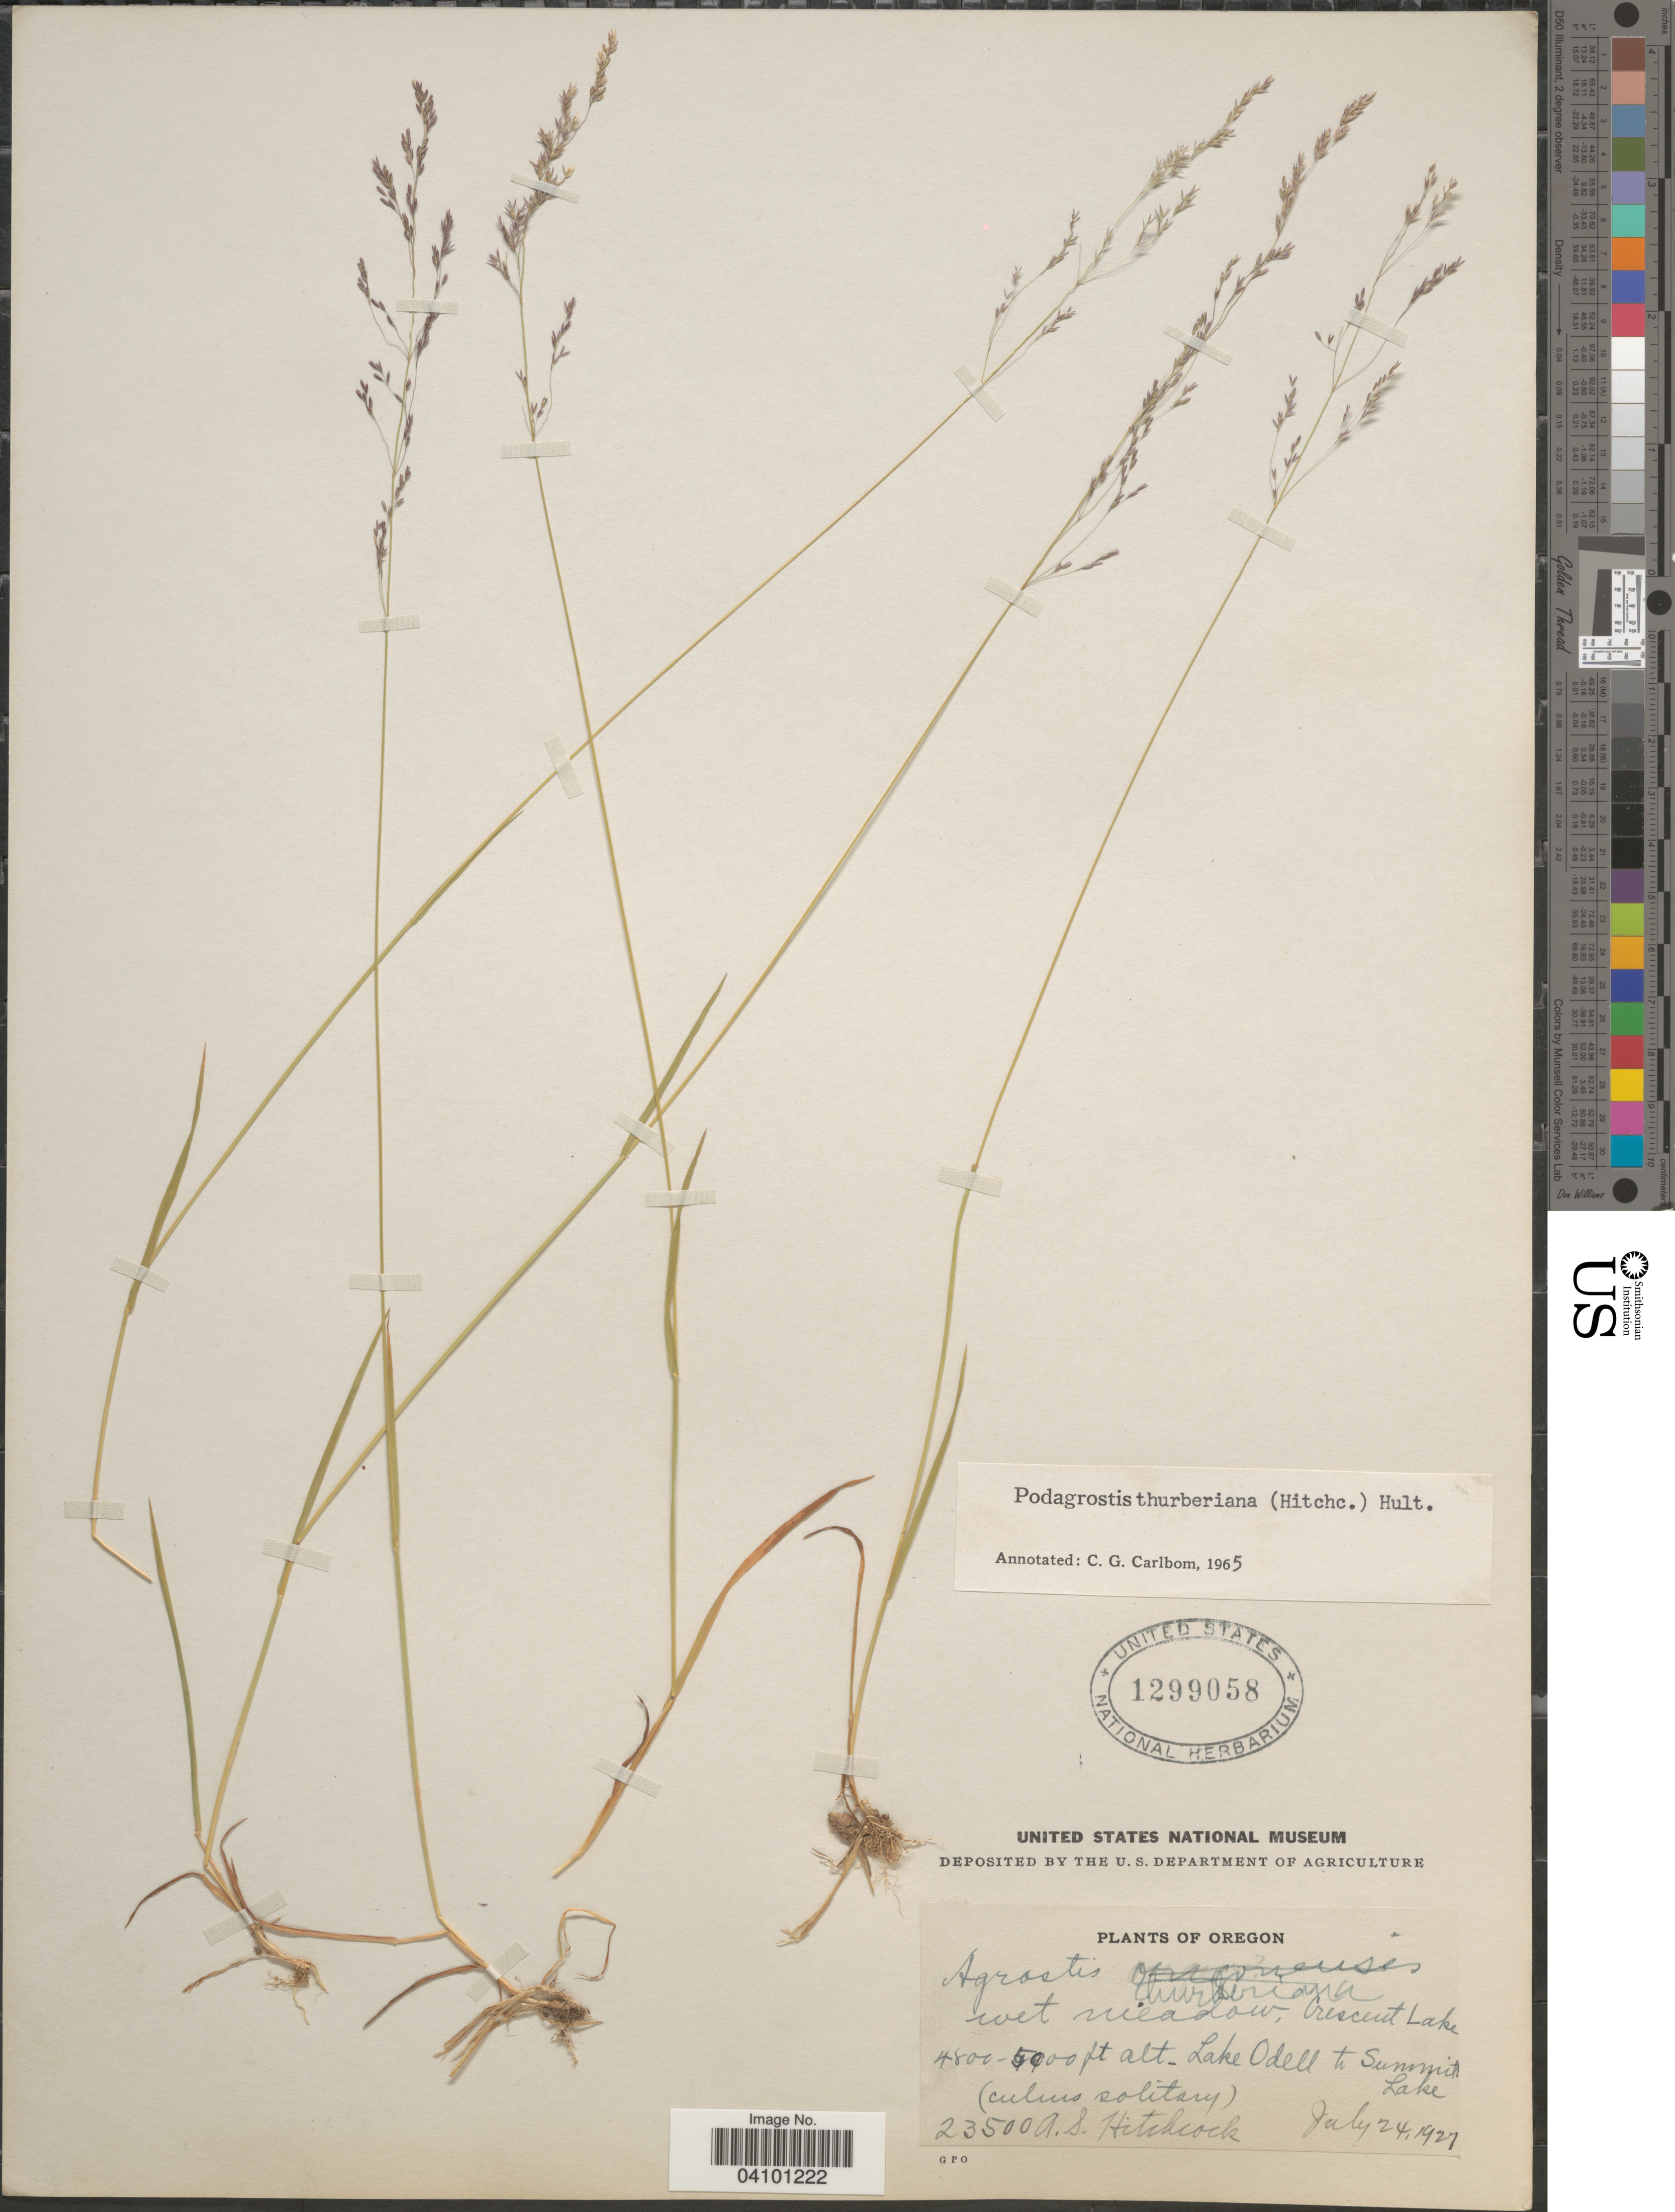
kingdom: Plantae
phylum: Tracheophyta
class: Liliopsida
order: Poales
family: Poaceae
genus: Podagrostis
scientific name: Podagrostis thurberiana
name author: Hitchc.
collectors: A. S. Hitchcock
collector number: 23500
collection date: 1927-07-24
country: United States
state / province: Oregon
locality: Crescent Lake. Lake Odell to Summit Lake.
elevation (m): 1463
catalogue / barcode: US 1299058